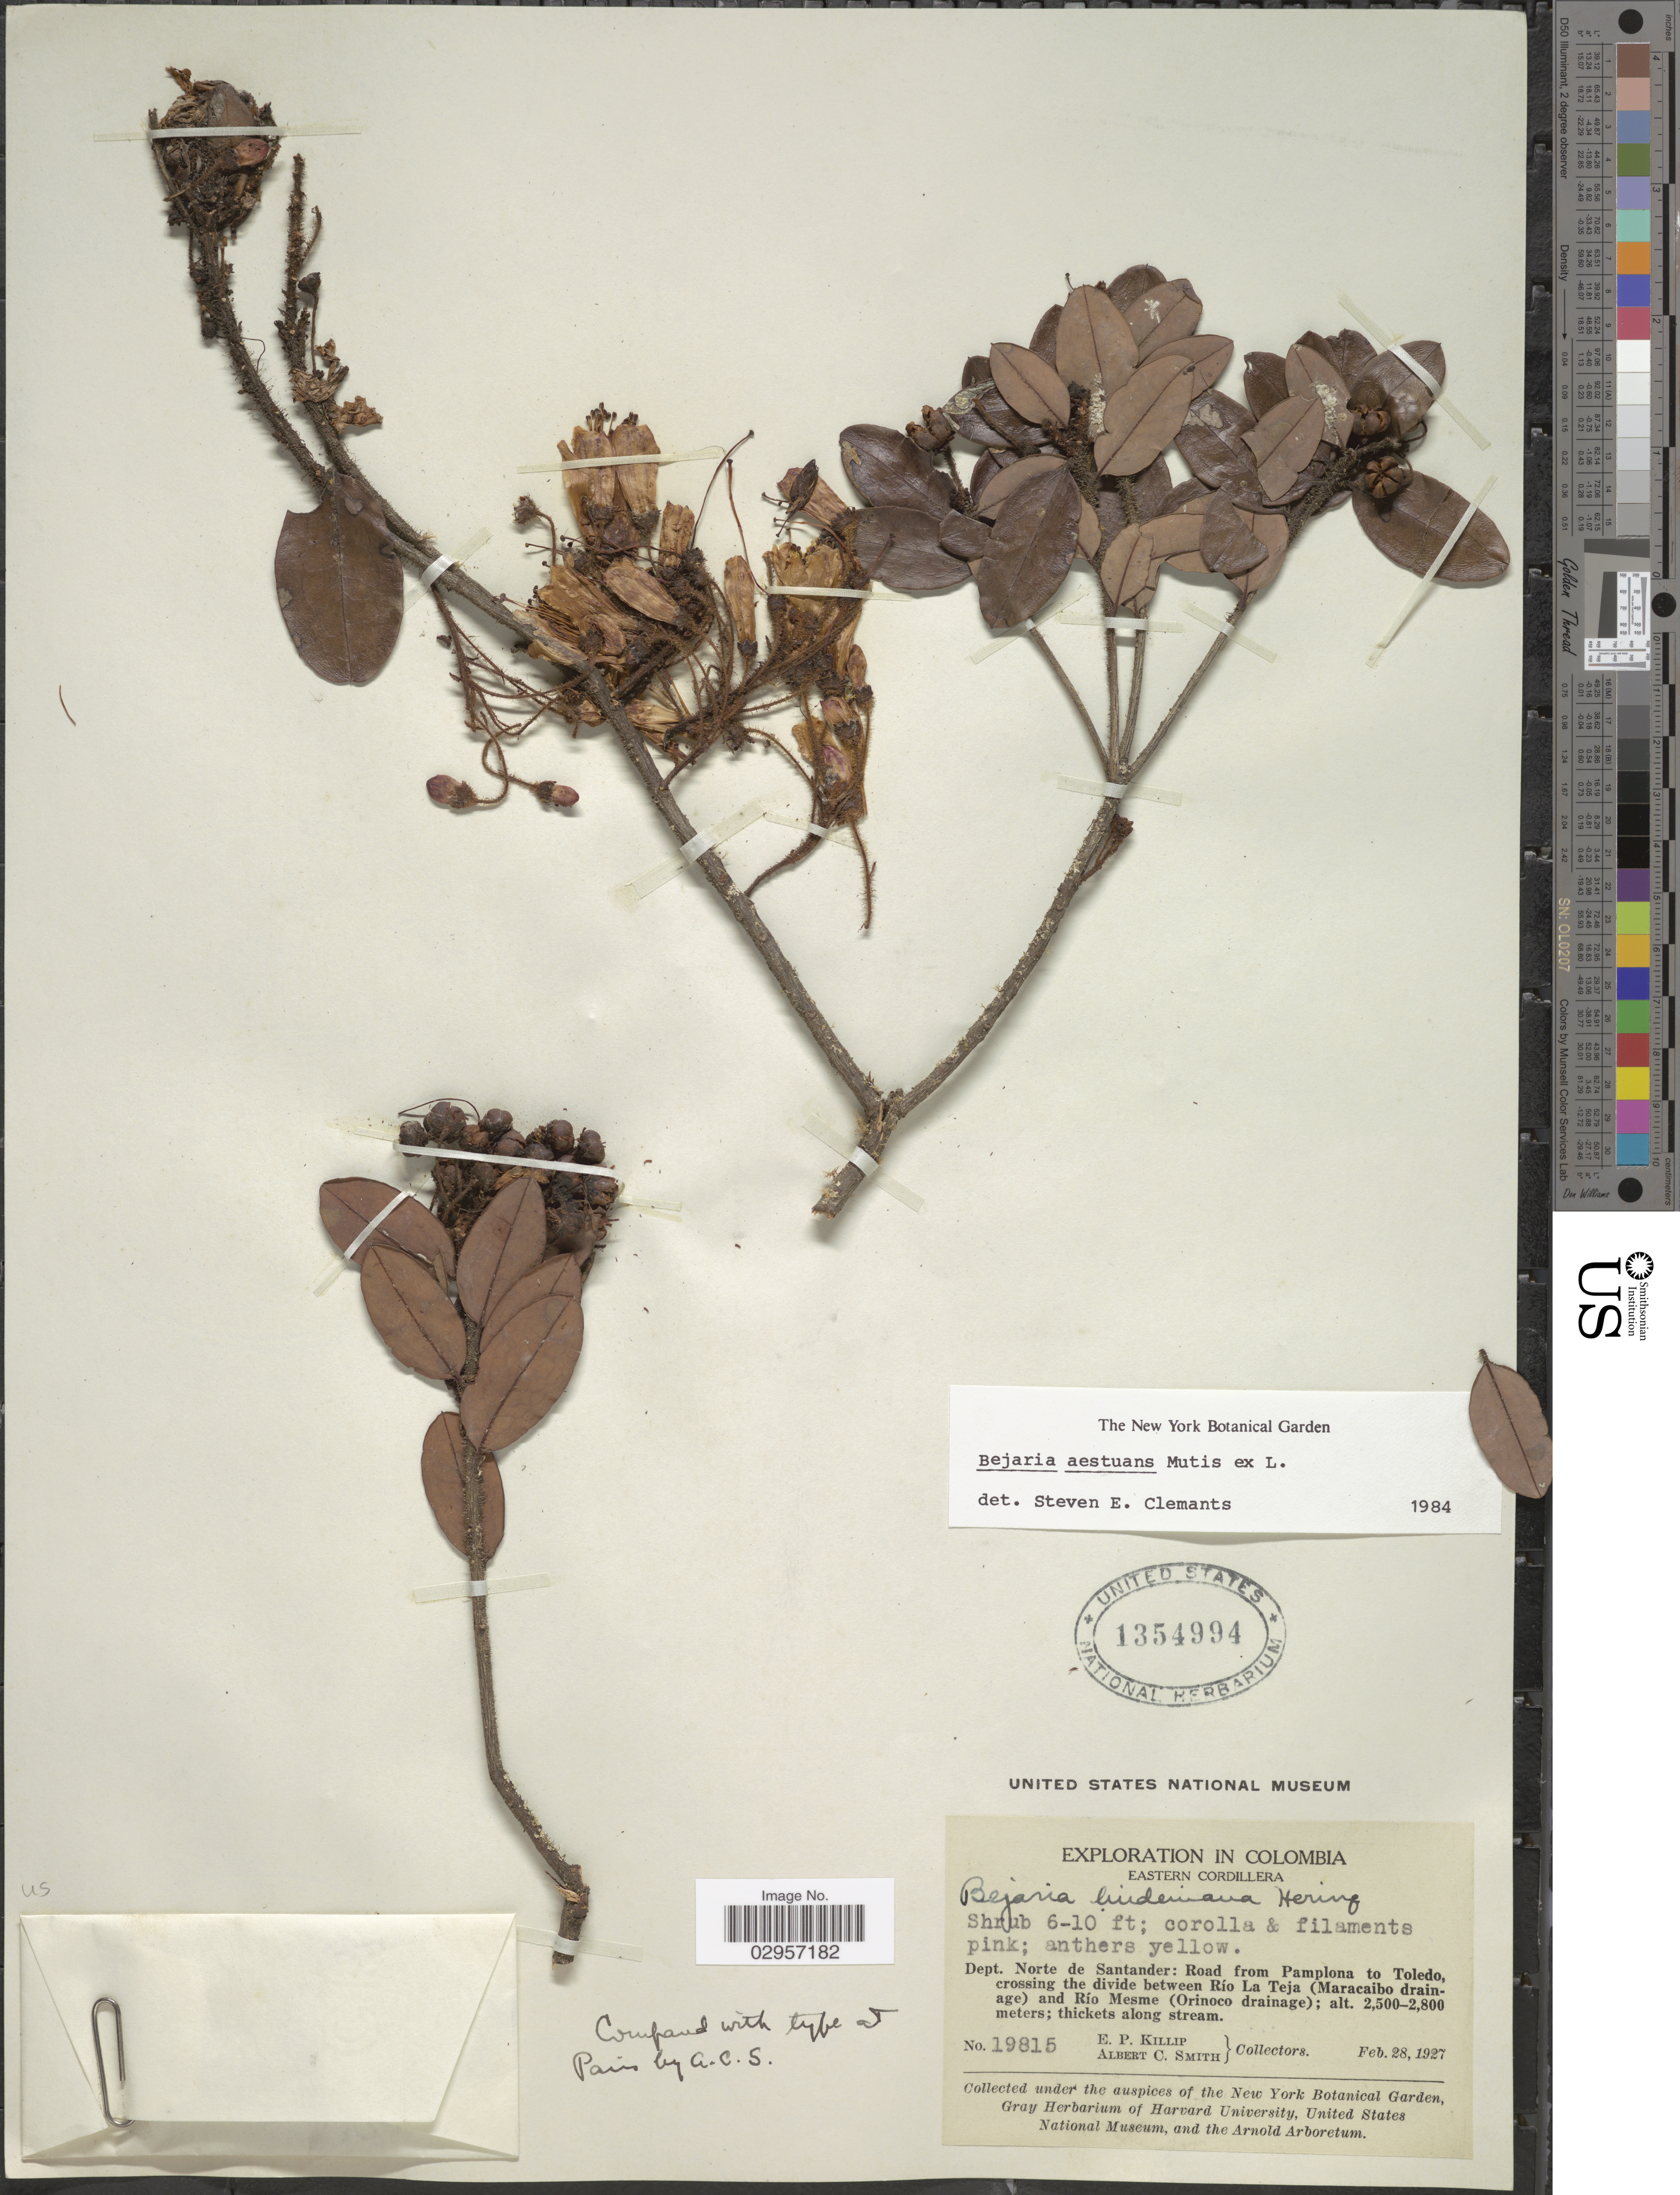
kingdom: Plantae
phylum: Tracheophyta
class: Magnoliopsida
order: Ericales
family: Ericaceae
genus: Befaria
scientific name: Befaria aestuans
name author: Mutis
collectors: E. P. Killip & A. C. Smith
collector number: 19815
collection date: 1927-02-28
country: Colombia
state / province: Norte de Santander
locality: Eastern Cordillera. Dept. Norte de Santander: Road from Pamplona to Toledo, crossing the divide between Río La Teja (Maracaibo drainage) and Río Mesme (Orinoco drainage).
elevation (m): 2500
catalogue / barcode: US 1354994